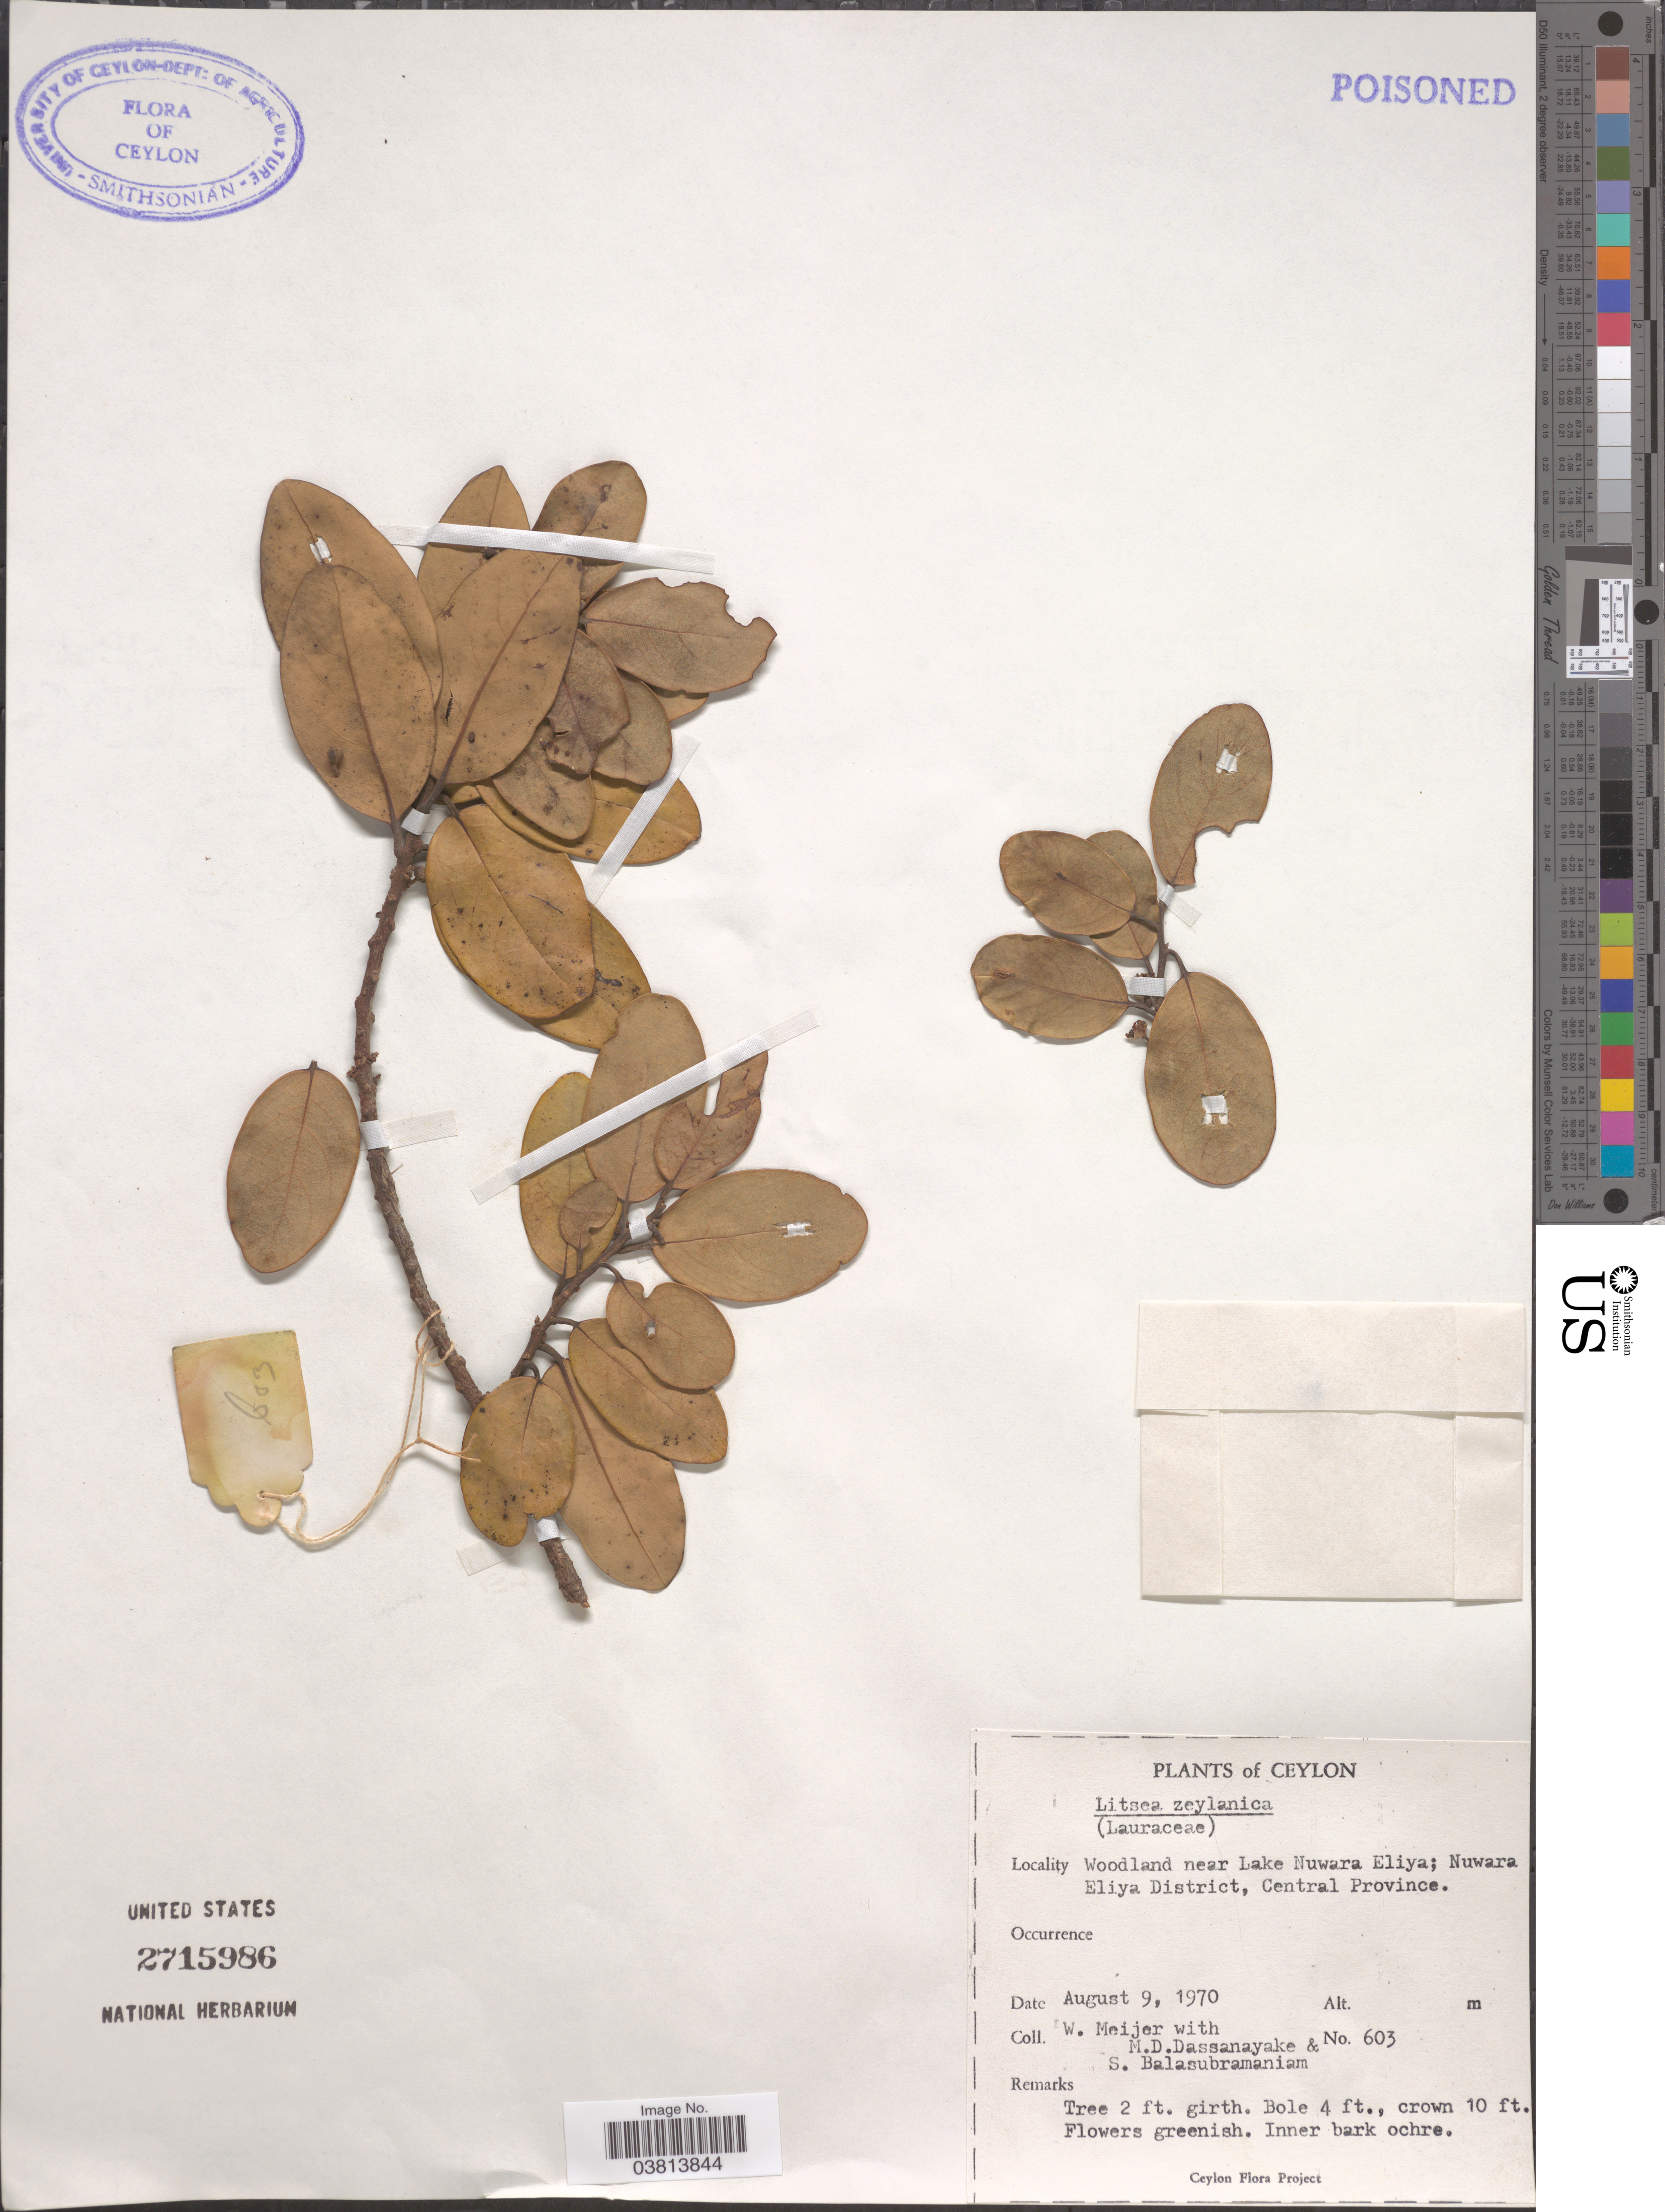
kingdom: Plantae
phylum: Tracheophyta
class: Magnoliopsida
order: Laurales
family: Lauraceae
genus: Litsea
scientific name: Litsea zeylanica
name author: Nees & T. Nees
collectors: W. Meijer, M. D. Dassanayake & S. Balasubramaniam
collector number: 603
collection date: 1970-08-09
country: Sri Lanka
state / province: Central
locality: Ceylon. Woodland near Lake Nuwara Eliya; Nuwara Eliya District.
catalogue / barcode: US 2715986